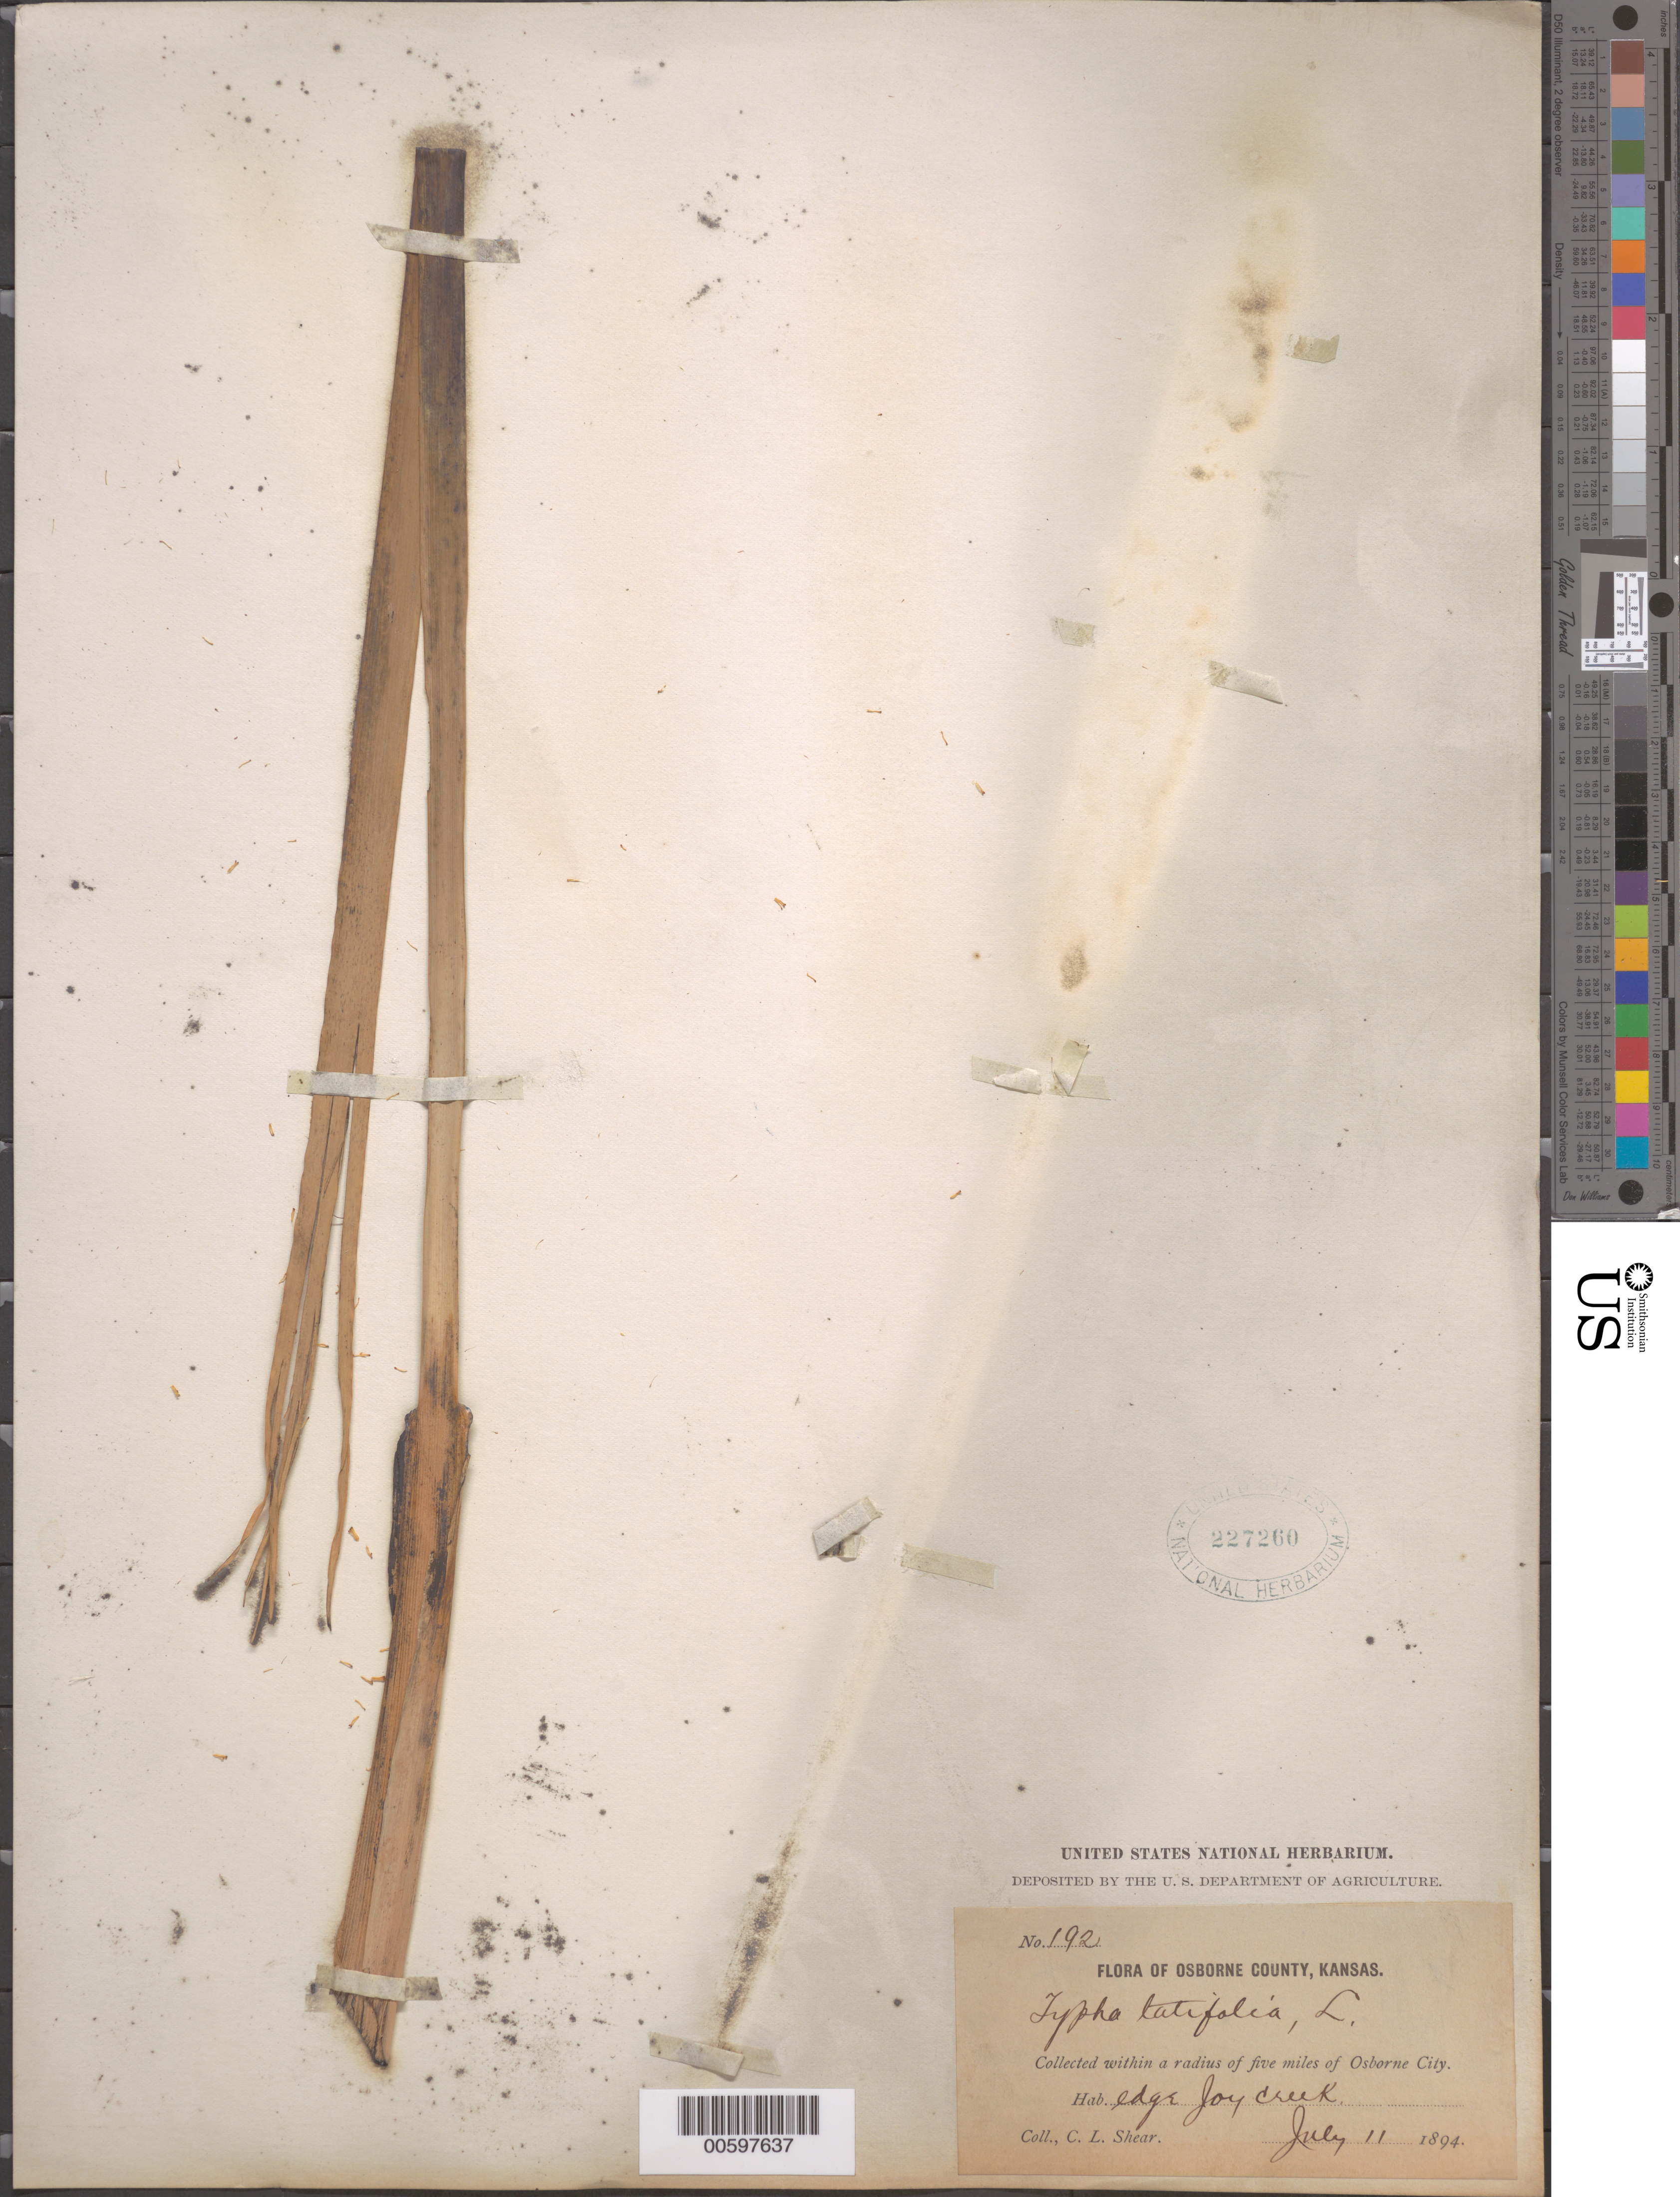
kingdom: Plantae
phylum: Tracheophyta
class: Liliopsida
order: Poales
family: Typhaceae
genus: Typha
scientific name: Typha latifolia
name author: L.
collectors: C. L. Shear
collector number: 192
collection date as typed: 11 Jul 1894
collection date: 1894-07-11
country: United States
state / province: Kansas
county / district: Osborne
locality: Osborne City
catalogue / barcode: US 227260